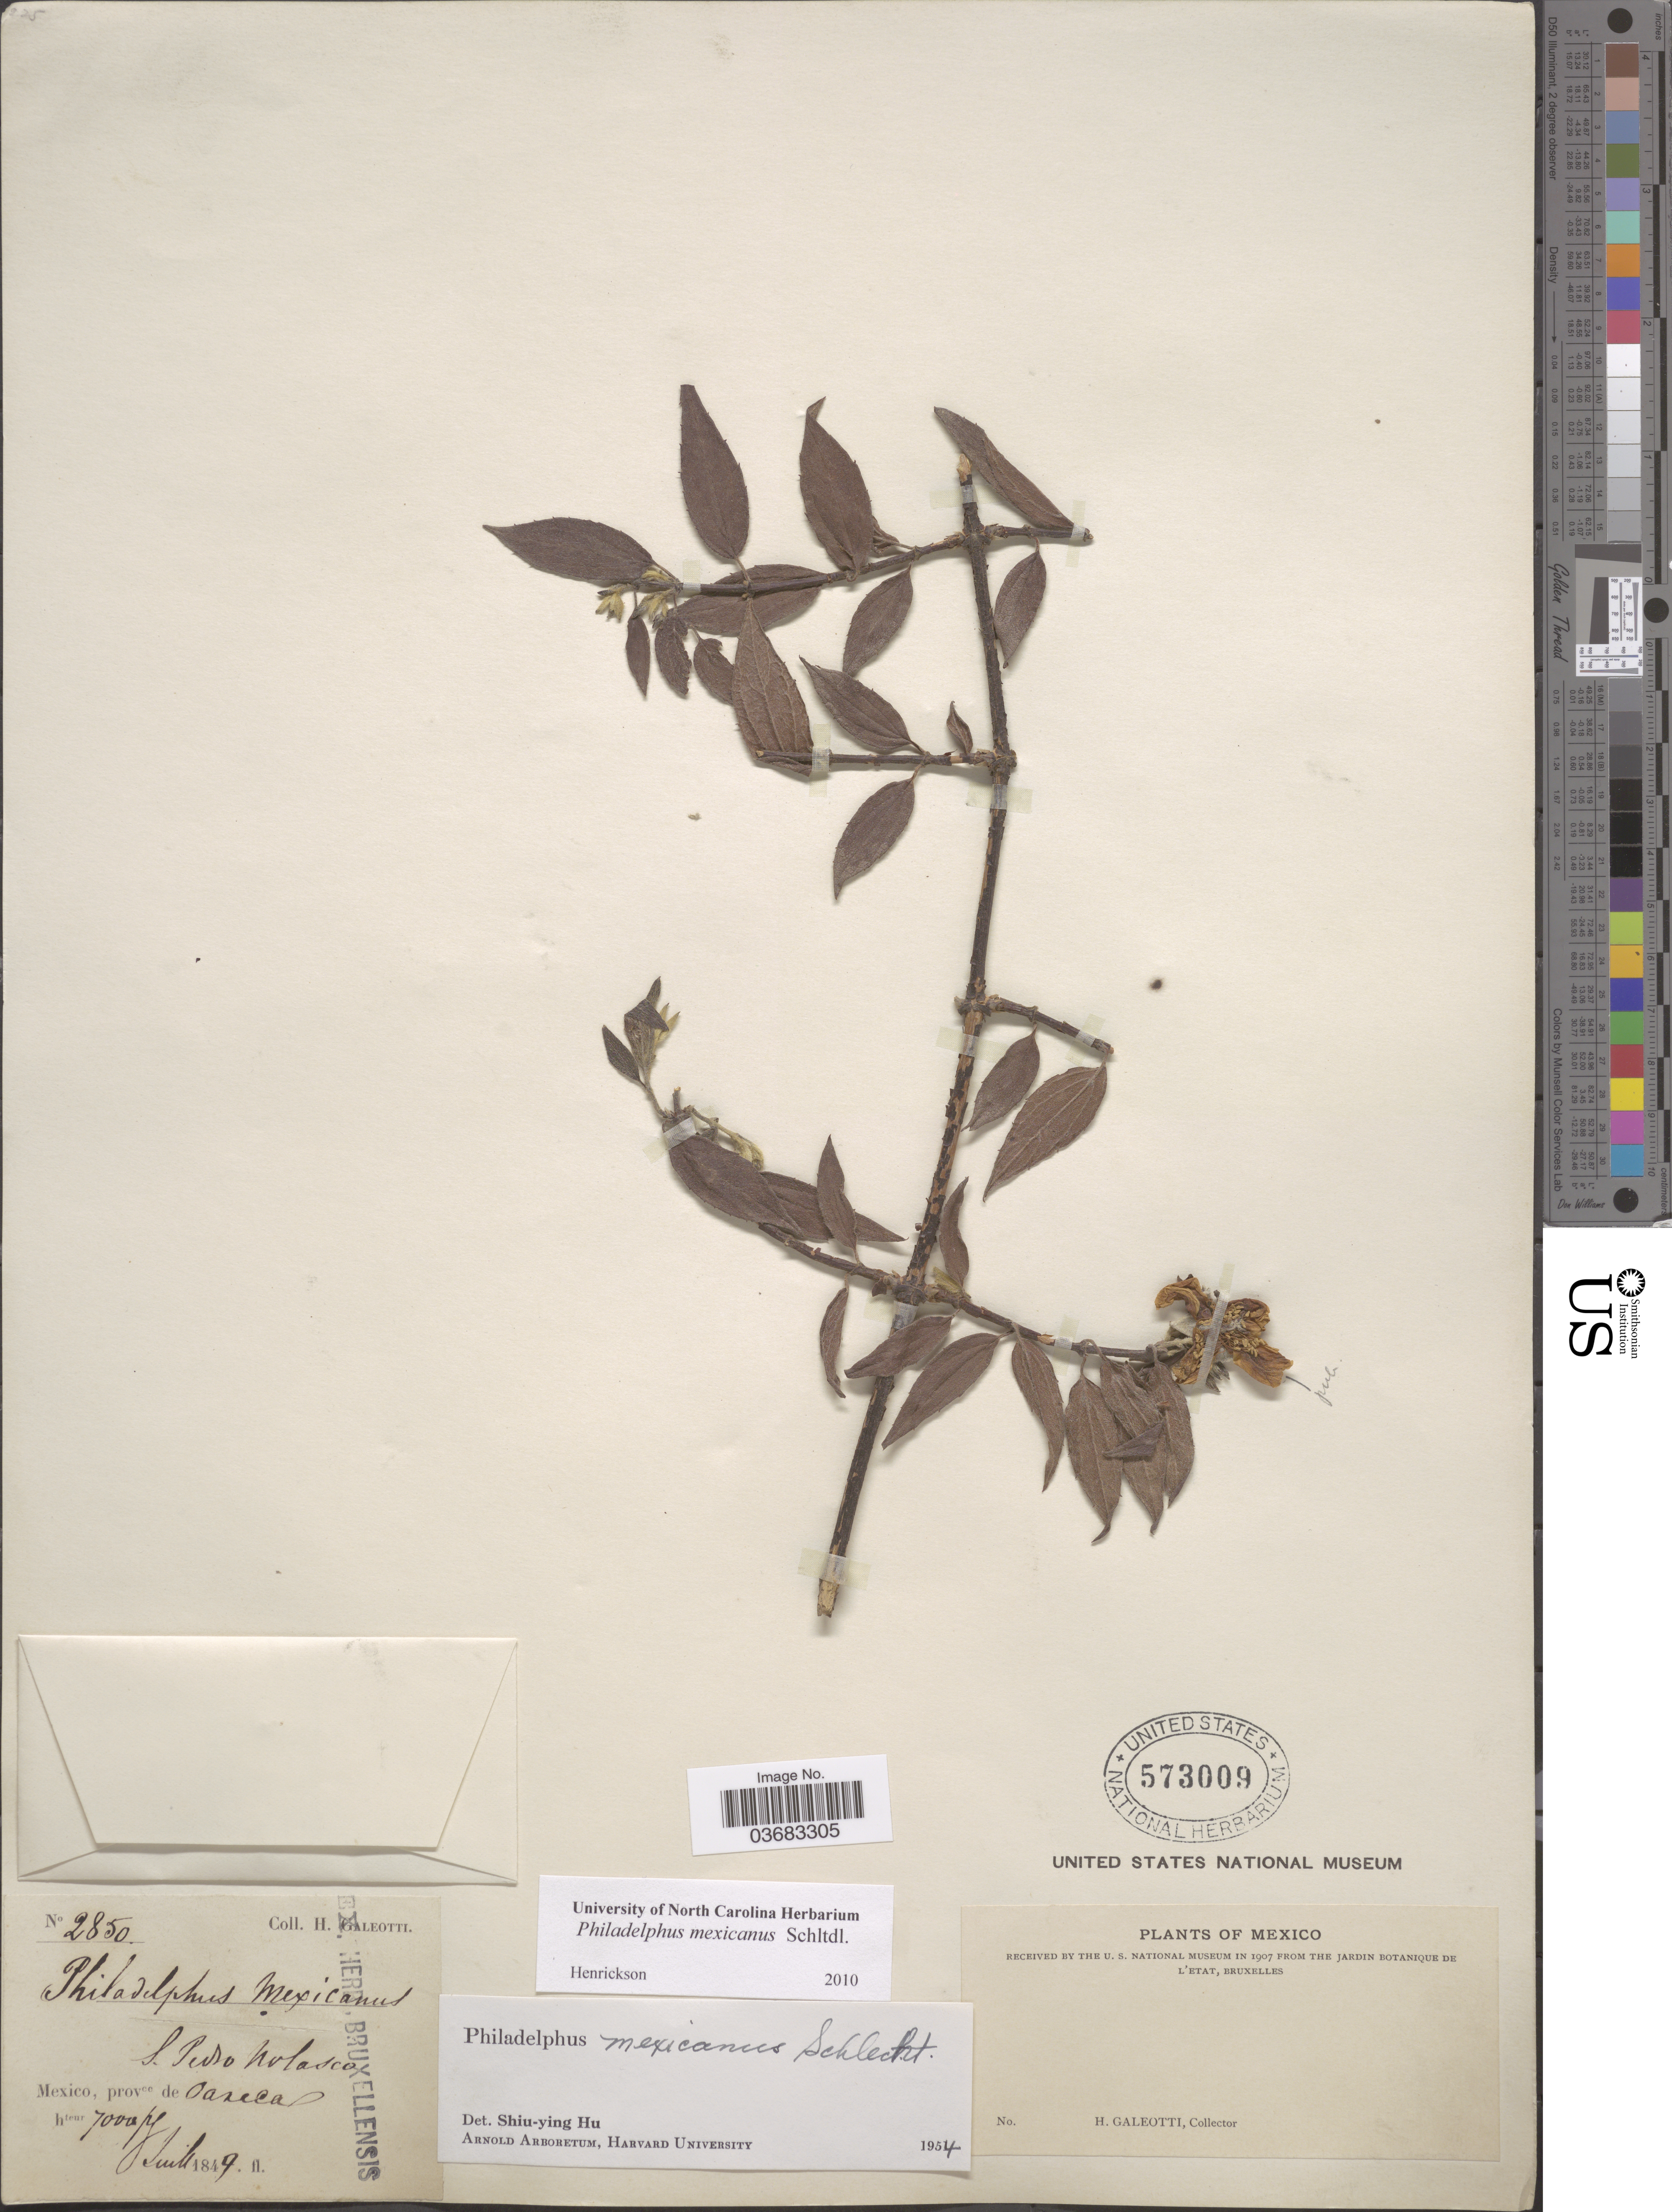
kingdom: Plantae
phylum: Tracheophyta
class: Magnoliopsida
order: Cornales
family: Hydrangeaceae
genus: Philadelphus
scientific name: Philadelphus mexicanus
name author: Schltdl.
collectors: H. G. Galeotti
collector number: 2850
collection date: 1849-07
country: Mexico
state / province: Oaxaca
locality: S. Pedro Nolasco.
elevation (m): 2134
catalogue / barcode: US 573009